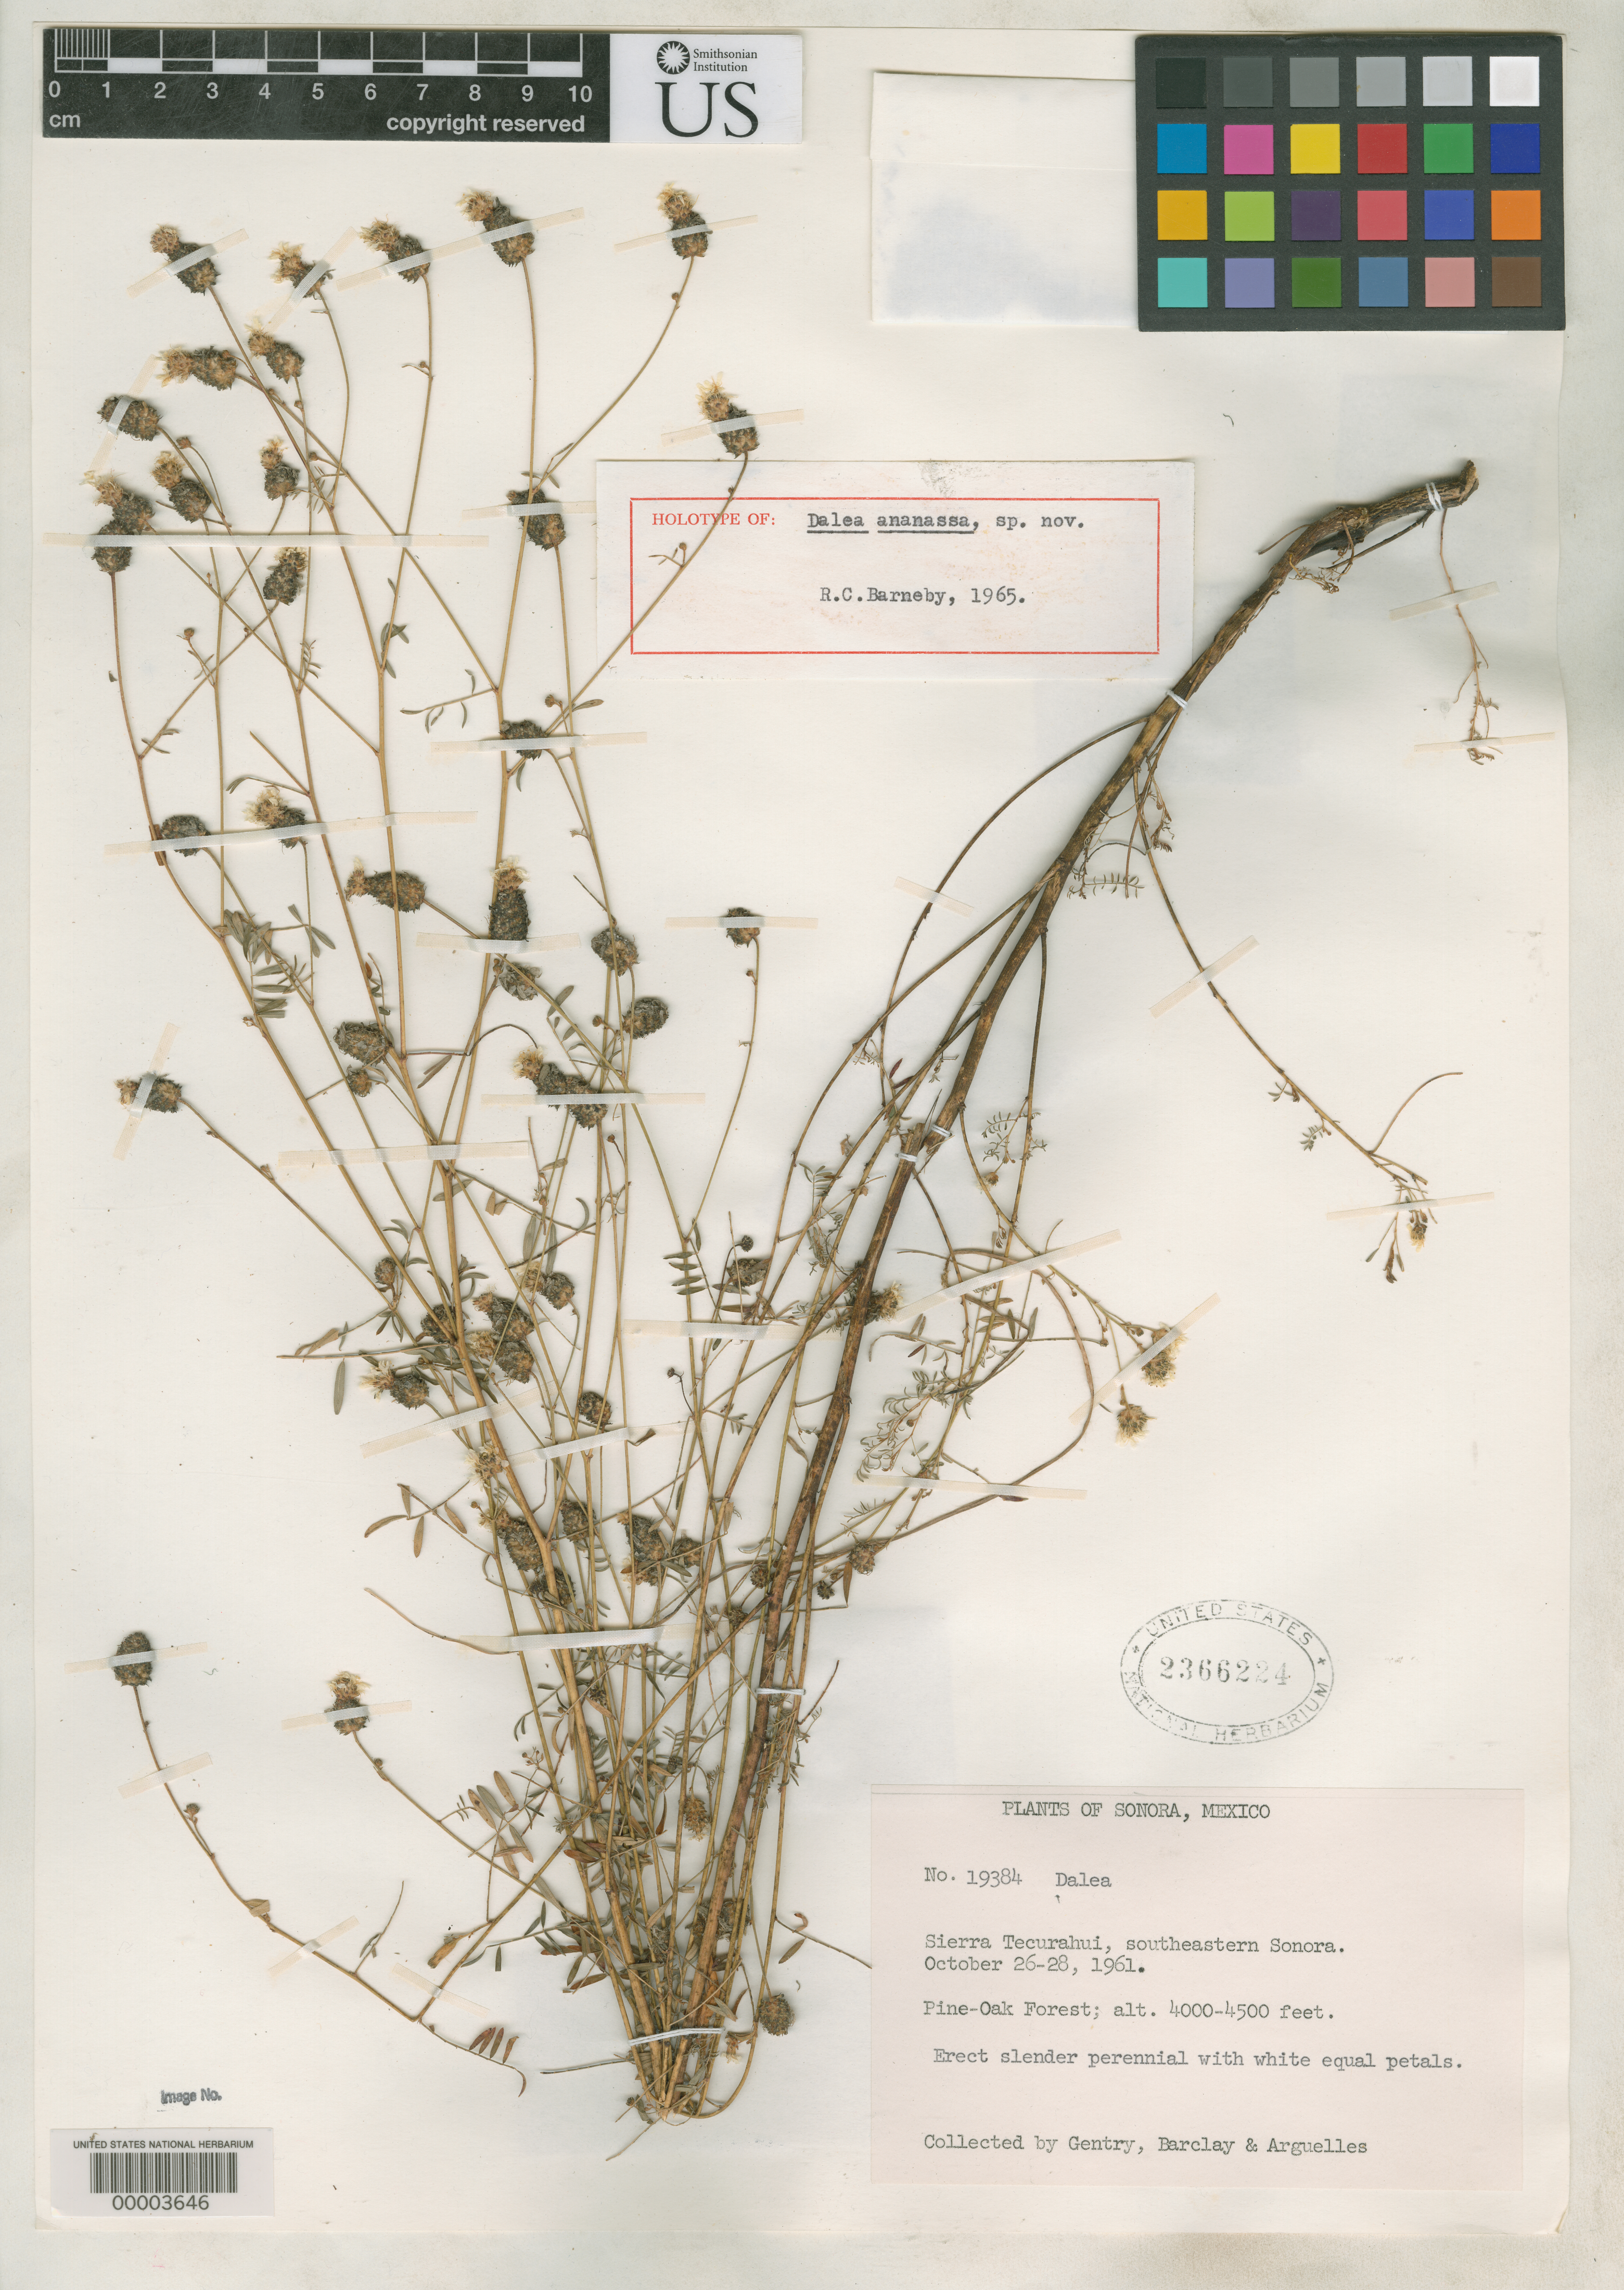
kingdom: Plantae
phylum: Tracheophyta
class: Magnoliopsida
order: Fabales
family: Fabaceae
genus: Dalea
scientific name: Dalea ananassa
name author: Barneby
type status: Holotype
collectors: H. S. Gentry, A. S. Barclay & J. Arguelles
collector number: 19384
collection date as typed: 26 Oct 1961 to 28 Oct 1961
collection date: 1961-10-26/1961-10-28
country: Mexico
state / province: Sonora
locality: Sierra Tecurahui.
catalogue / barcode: US 2366224